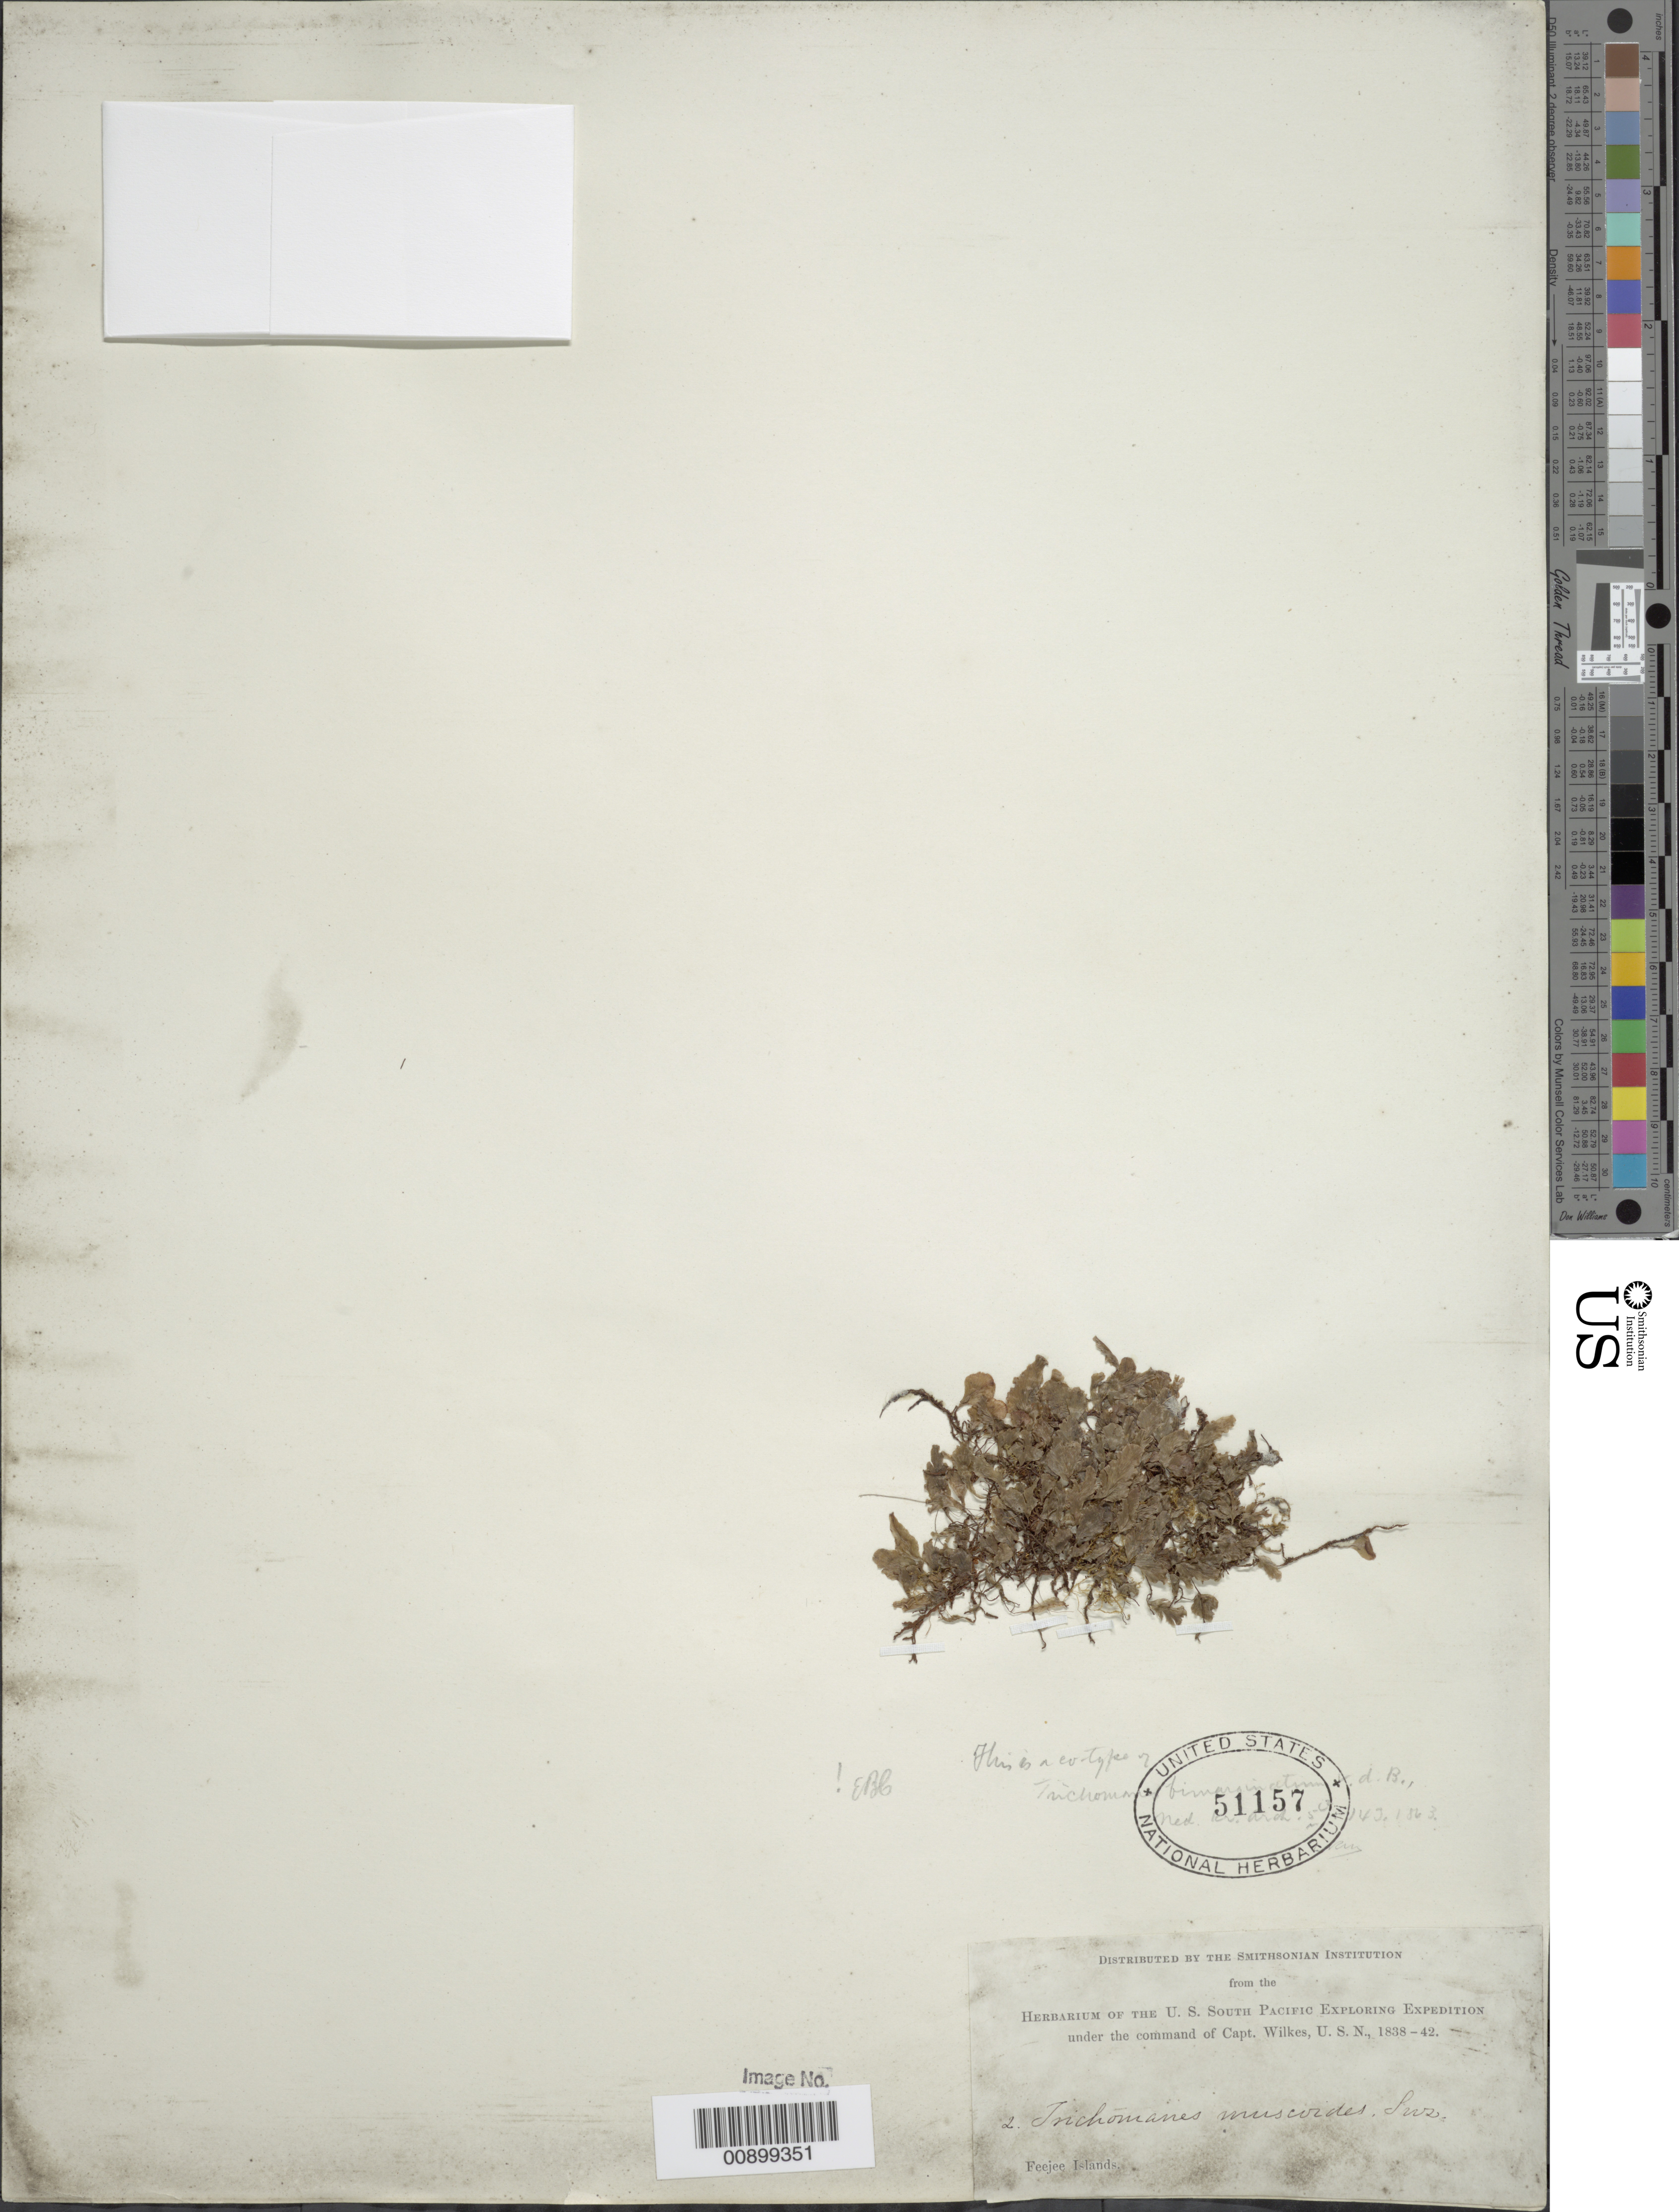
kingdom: Plantae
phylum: Tracheophyta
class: Polypodiopsida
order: Hymenophyllales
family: Hymenophyllaceae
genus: Didymoglossum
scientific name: Didymoglossum bimarginatum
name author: (Bosch) Ebihara & K. Iwats.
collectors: Wilkes Explor. Exped.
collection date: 1838/1842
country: Fiji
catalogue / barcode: US 51157